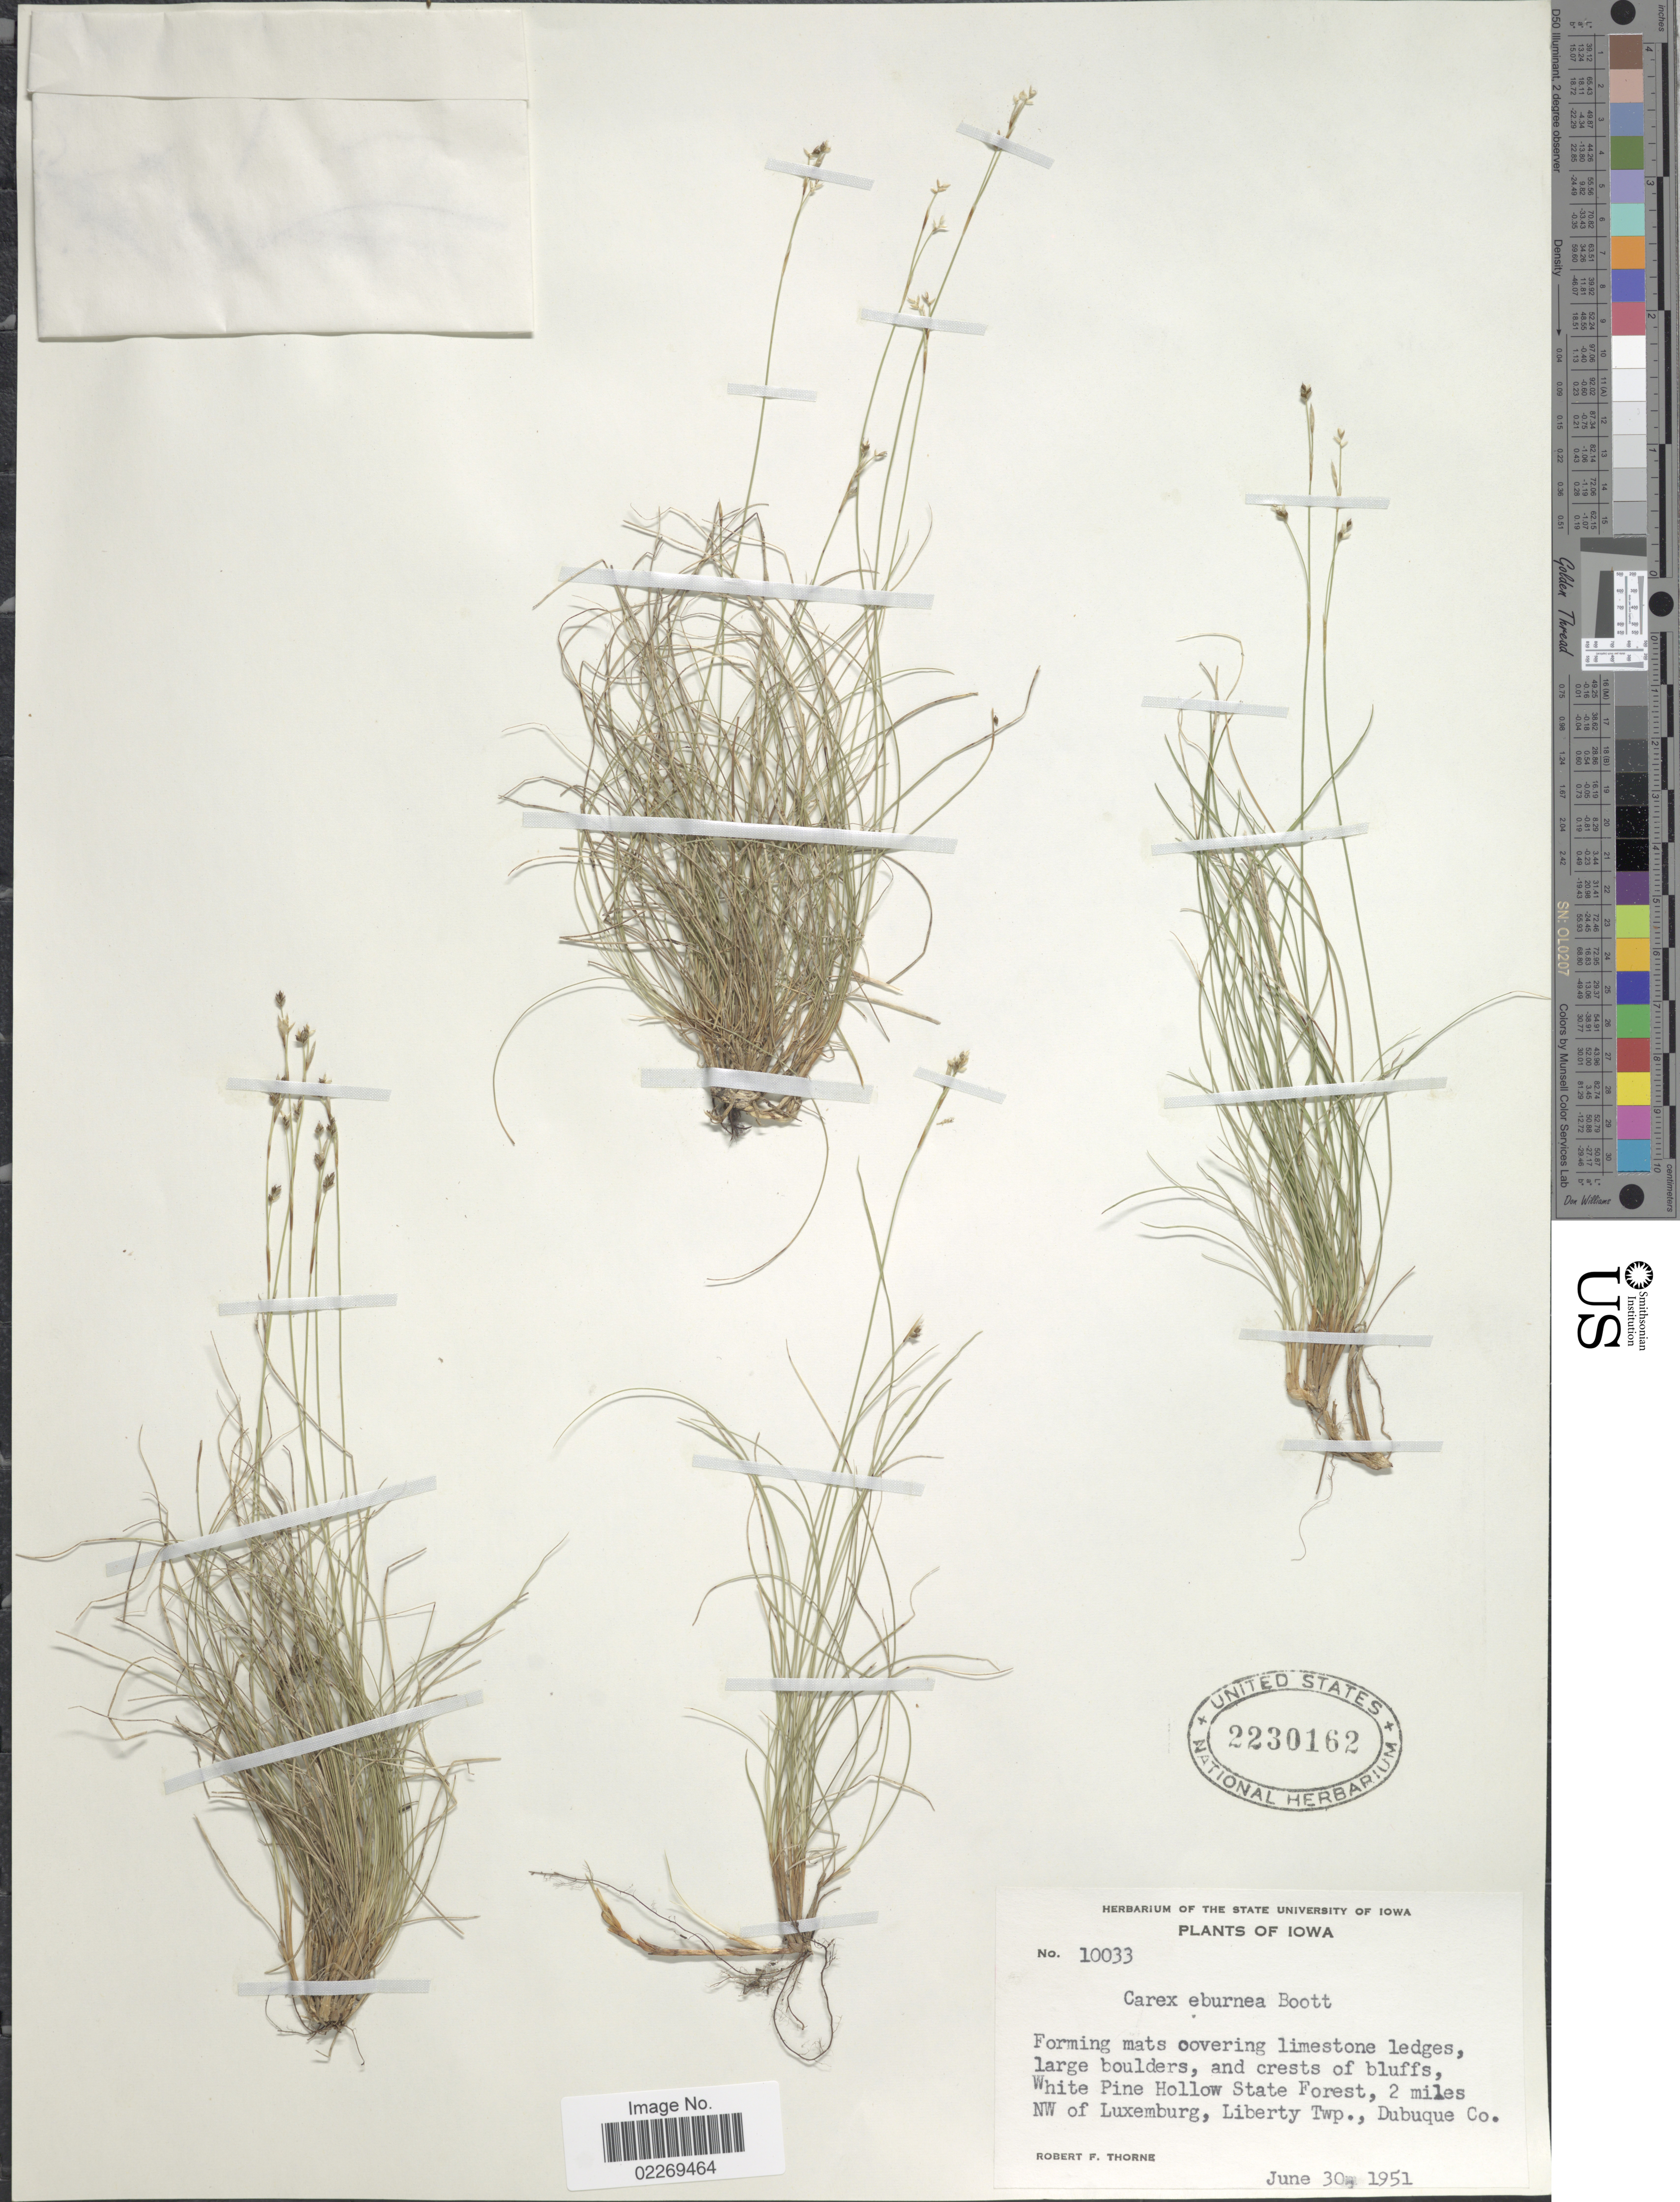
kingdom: Plantae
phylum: Tracheophyta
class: Liliopsida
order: Poales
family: Cyperaceae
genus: Carex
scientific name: Carex eburnea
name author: Boott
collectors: R. F. Thorne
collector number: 10033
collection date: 1951-06-30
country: United States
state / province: Iowa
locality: White Pine Hollow State Forest, 2 miles NW of Luxemburg, Liberty Twp., Dubuque Co.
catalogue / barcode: US 2230162